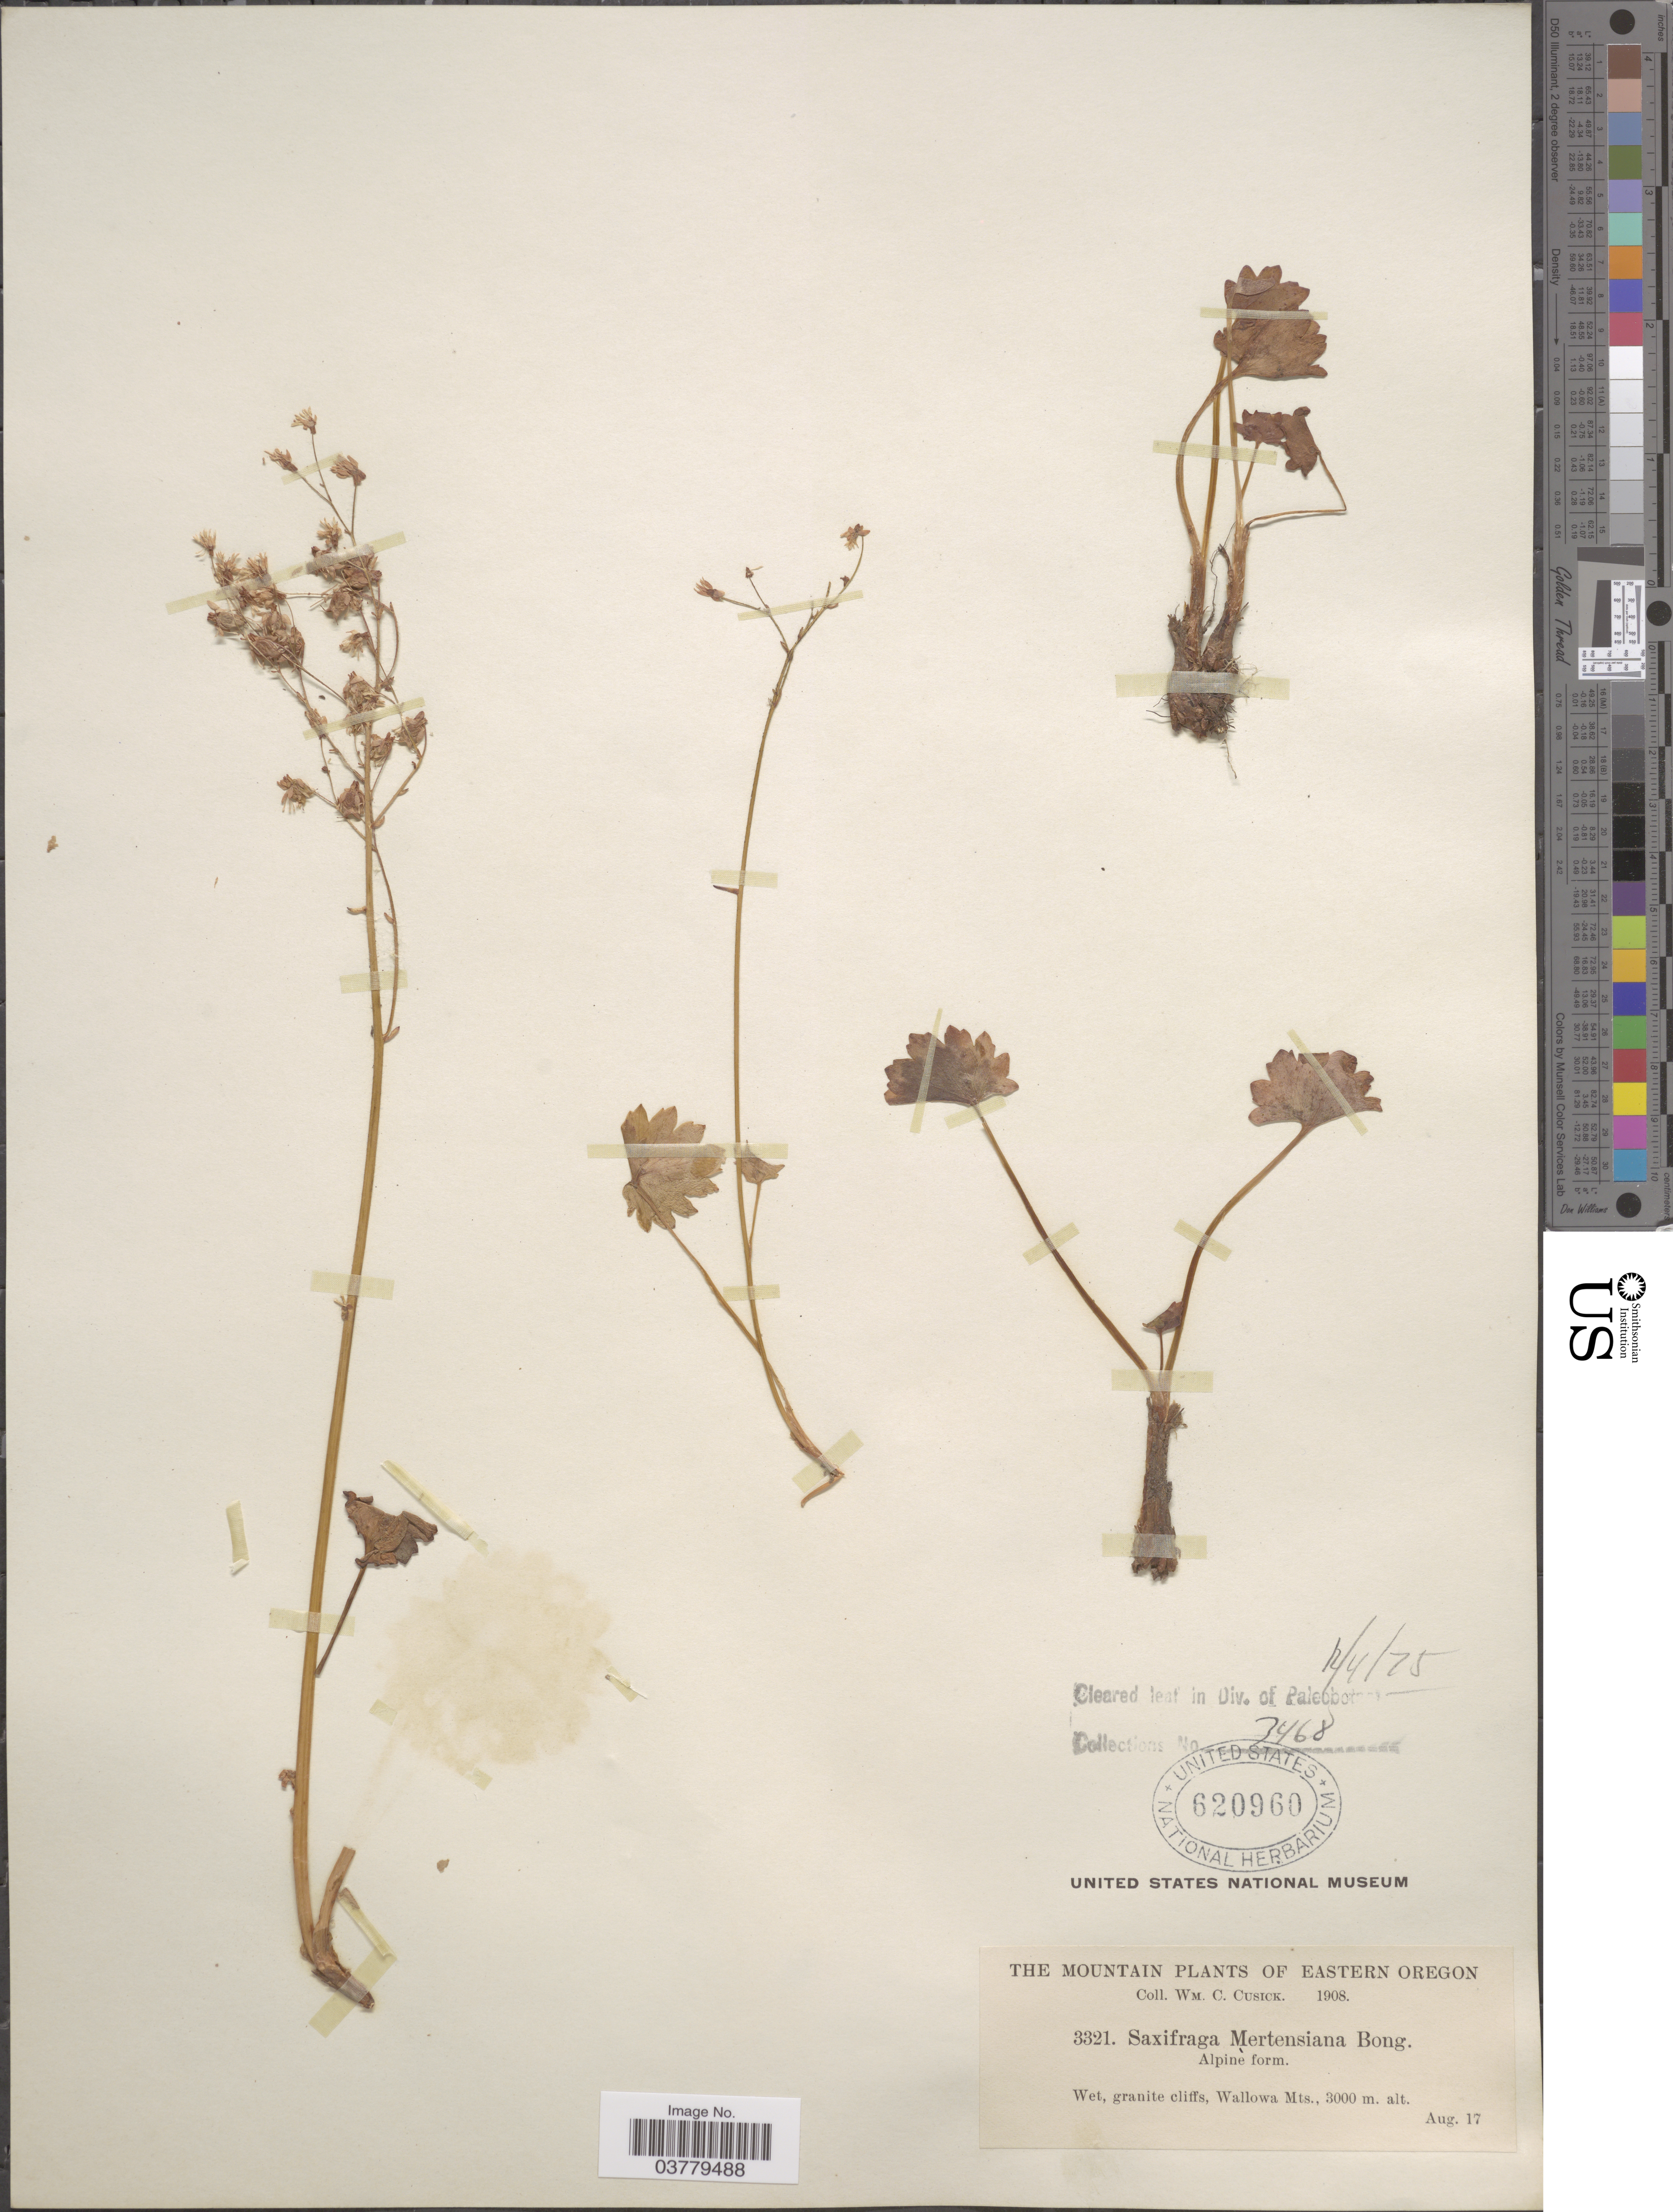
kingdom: Plantae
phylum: Tracheophyta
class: Magnoliopsida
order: Saxifragales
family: Saxifragaceae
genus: Saxifraga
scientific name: Saxifraga mertensiana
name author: Bong.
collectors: W. C. Cusick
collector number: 3321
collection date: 1908-08-17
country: United States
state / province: Oregon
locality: Eastern Oregon. Wet, granite cliffs, Wallowa Mts.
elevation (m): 3000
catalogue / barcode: US 620960